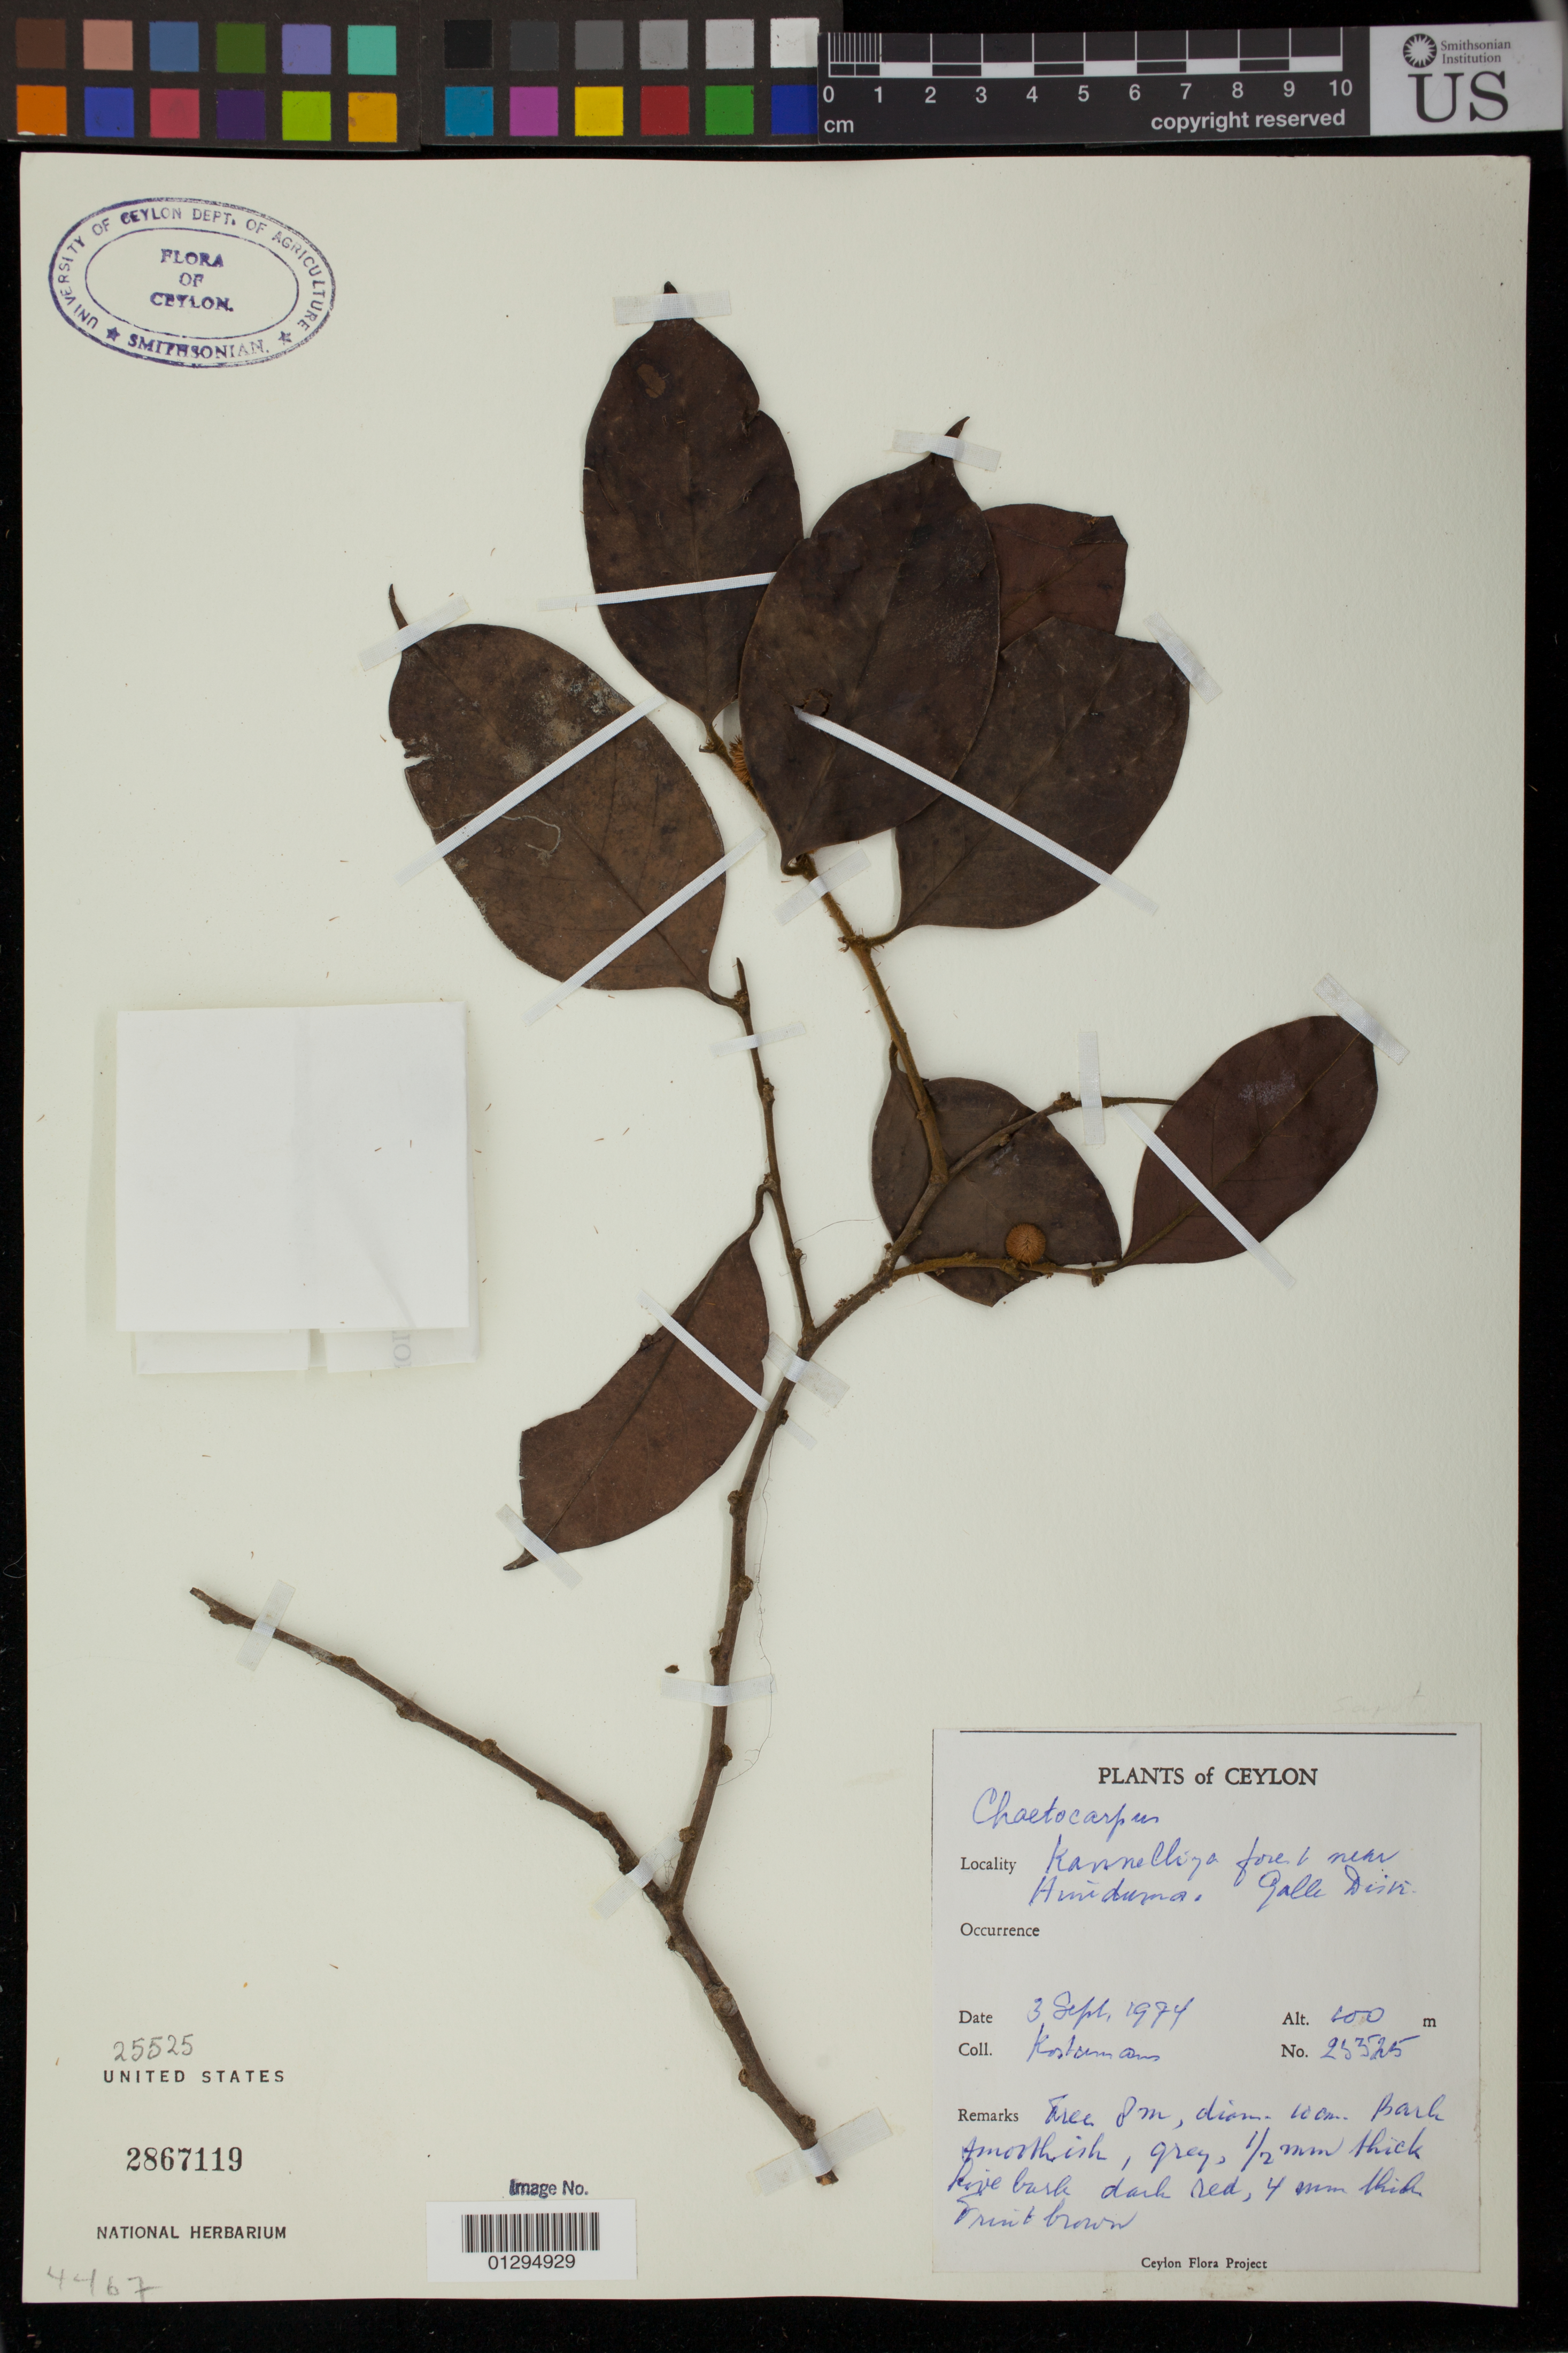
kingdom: Plantae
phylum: Tracheophyta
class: Magnoliopsida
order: Malpighiales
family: Peraceae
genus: Chaetocarpus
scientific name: Chaetocarpus sp.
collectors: A. J. G. Kostermans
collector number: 25525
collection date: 1974-09-03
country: Sri Lanka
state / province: Southern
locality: Kanneliya Forest near Hiniduma. Galle District.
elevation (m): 100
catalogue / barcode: US 2867119